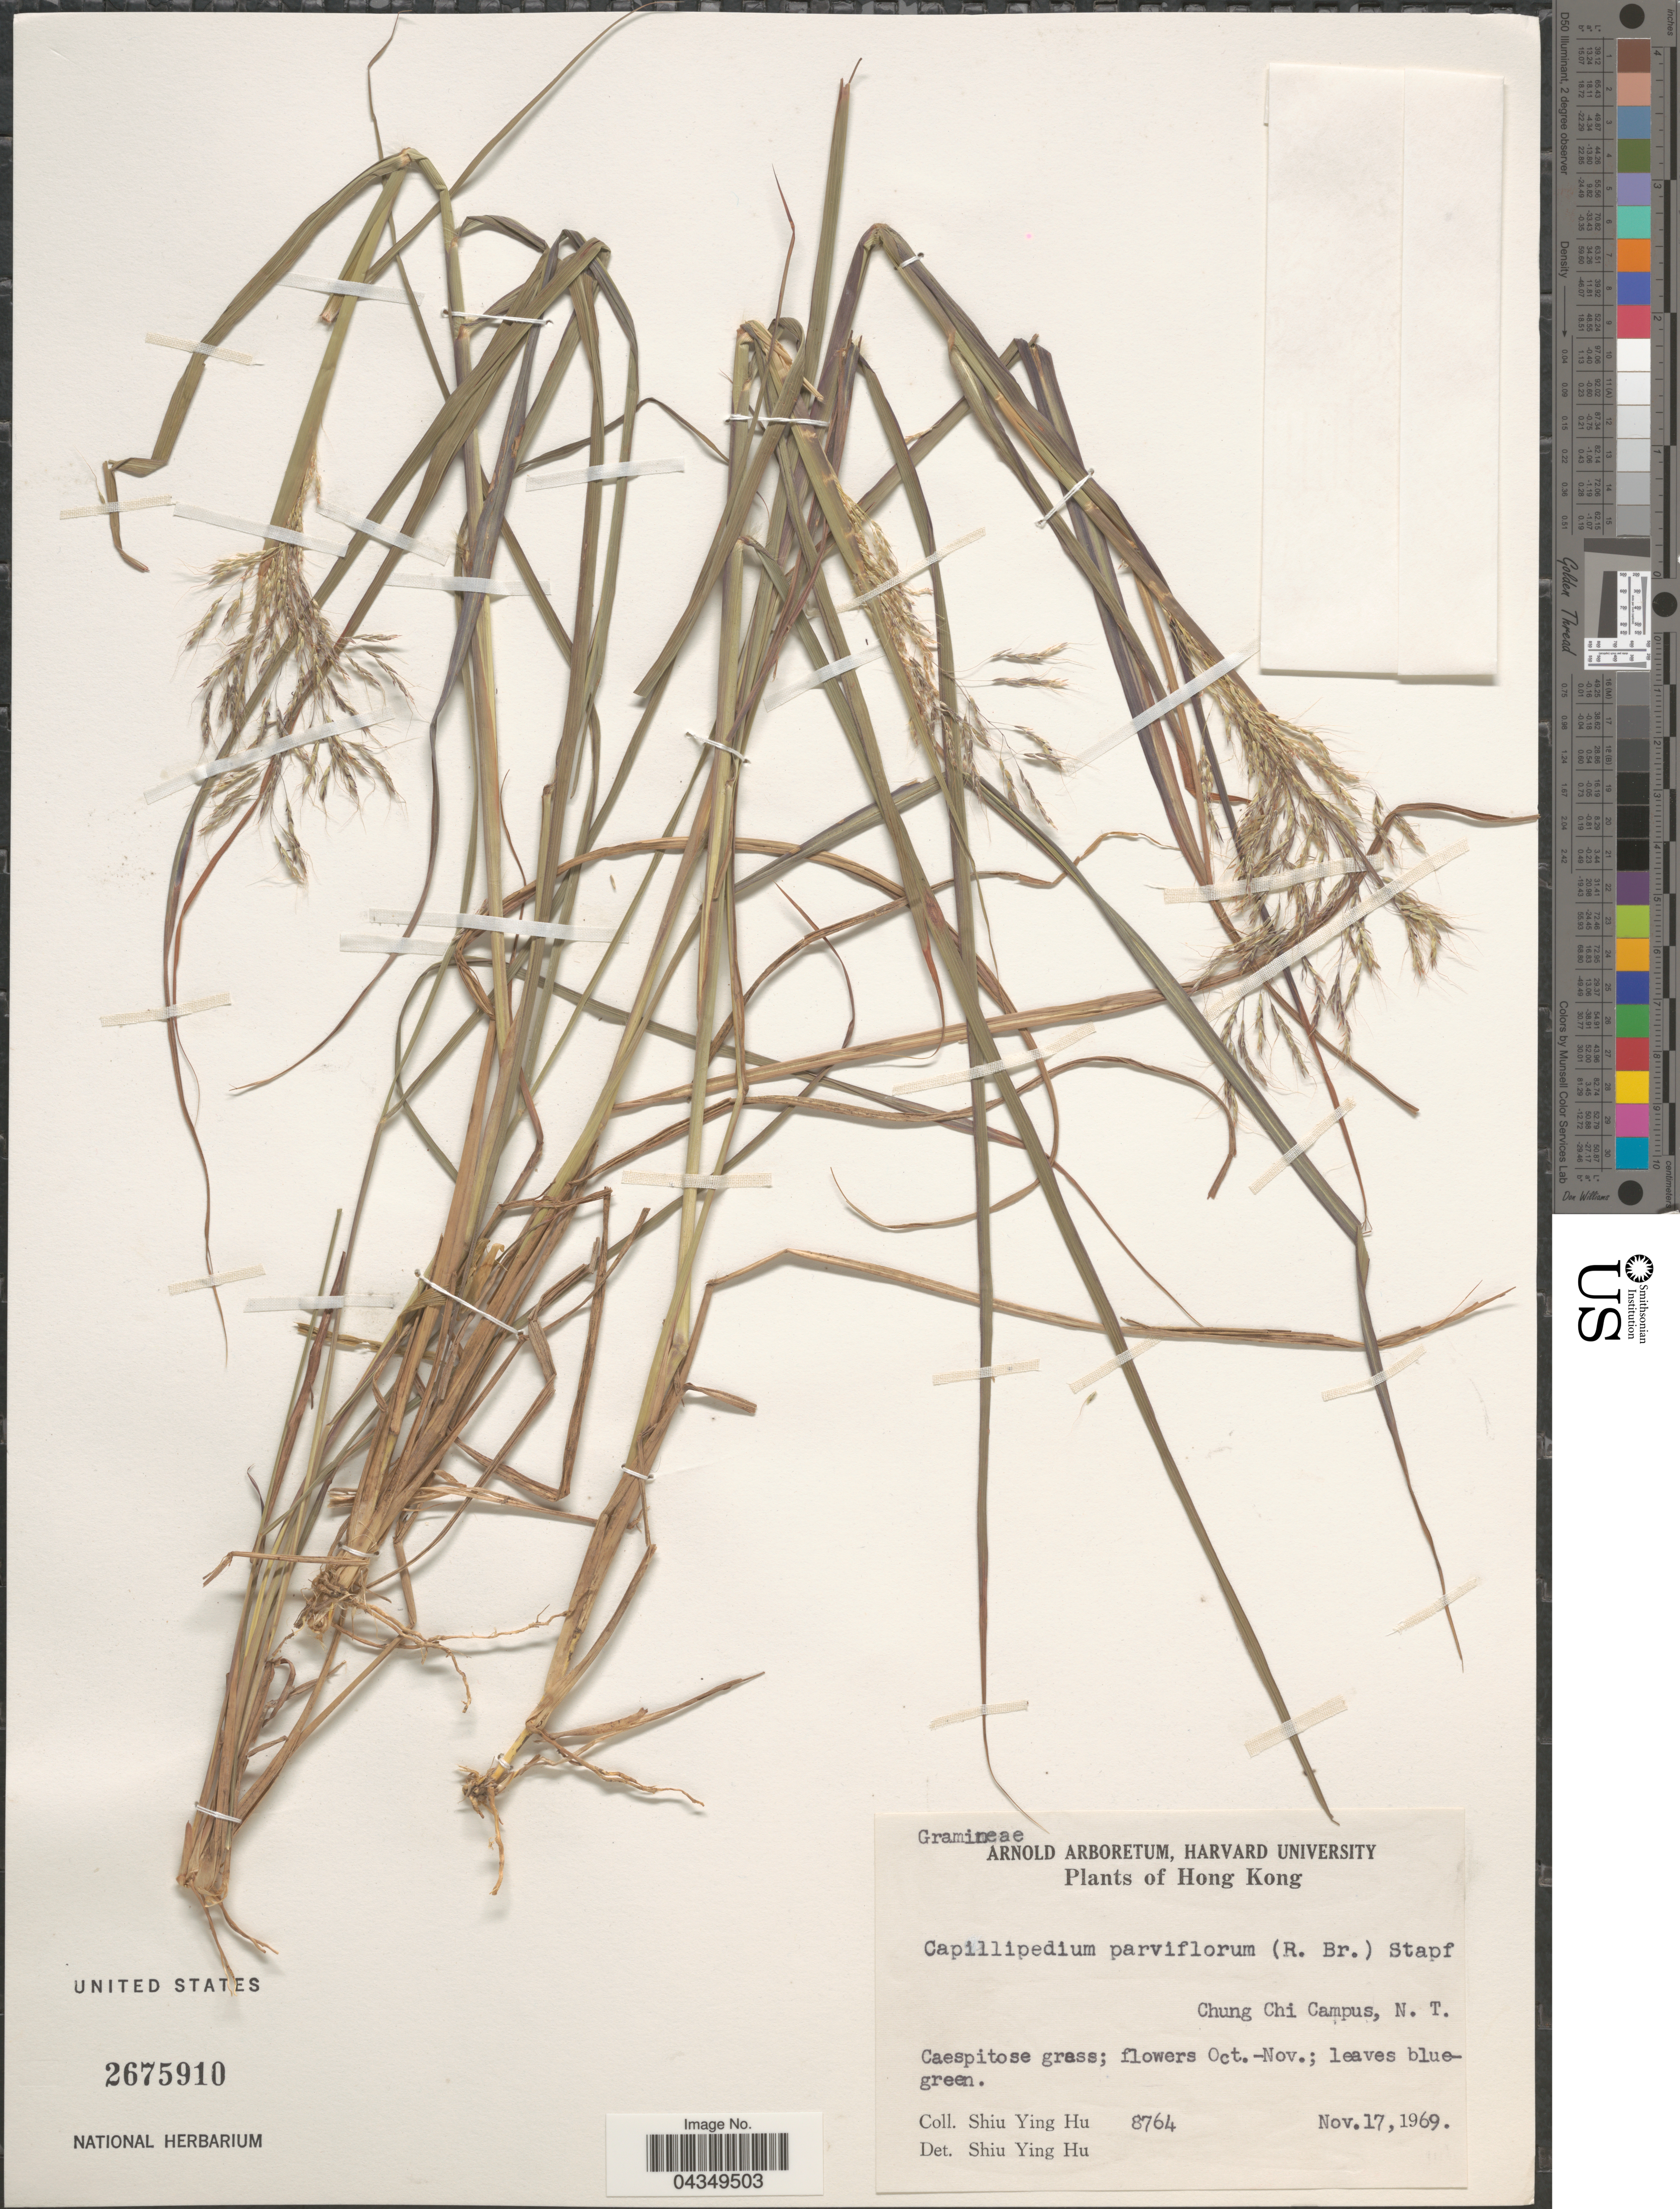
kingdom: Plantae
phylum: Tracheophyta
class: Liliopsida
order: Poales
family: Poaceae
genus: Capillipedium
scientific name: Capillipedium parviflorum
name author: (R. Br.) Stapf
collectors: S. Y. Hu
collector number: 8764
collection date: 1969-11-17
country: China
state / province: Hong Kong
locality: Chung Chi Campus, N.T.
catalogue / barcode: US 2675910